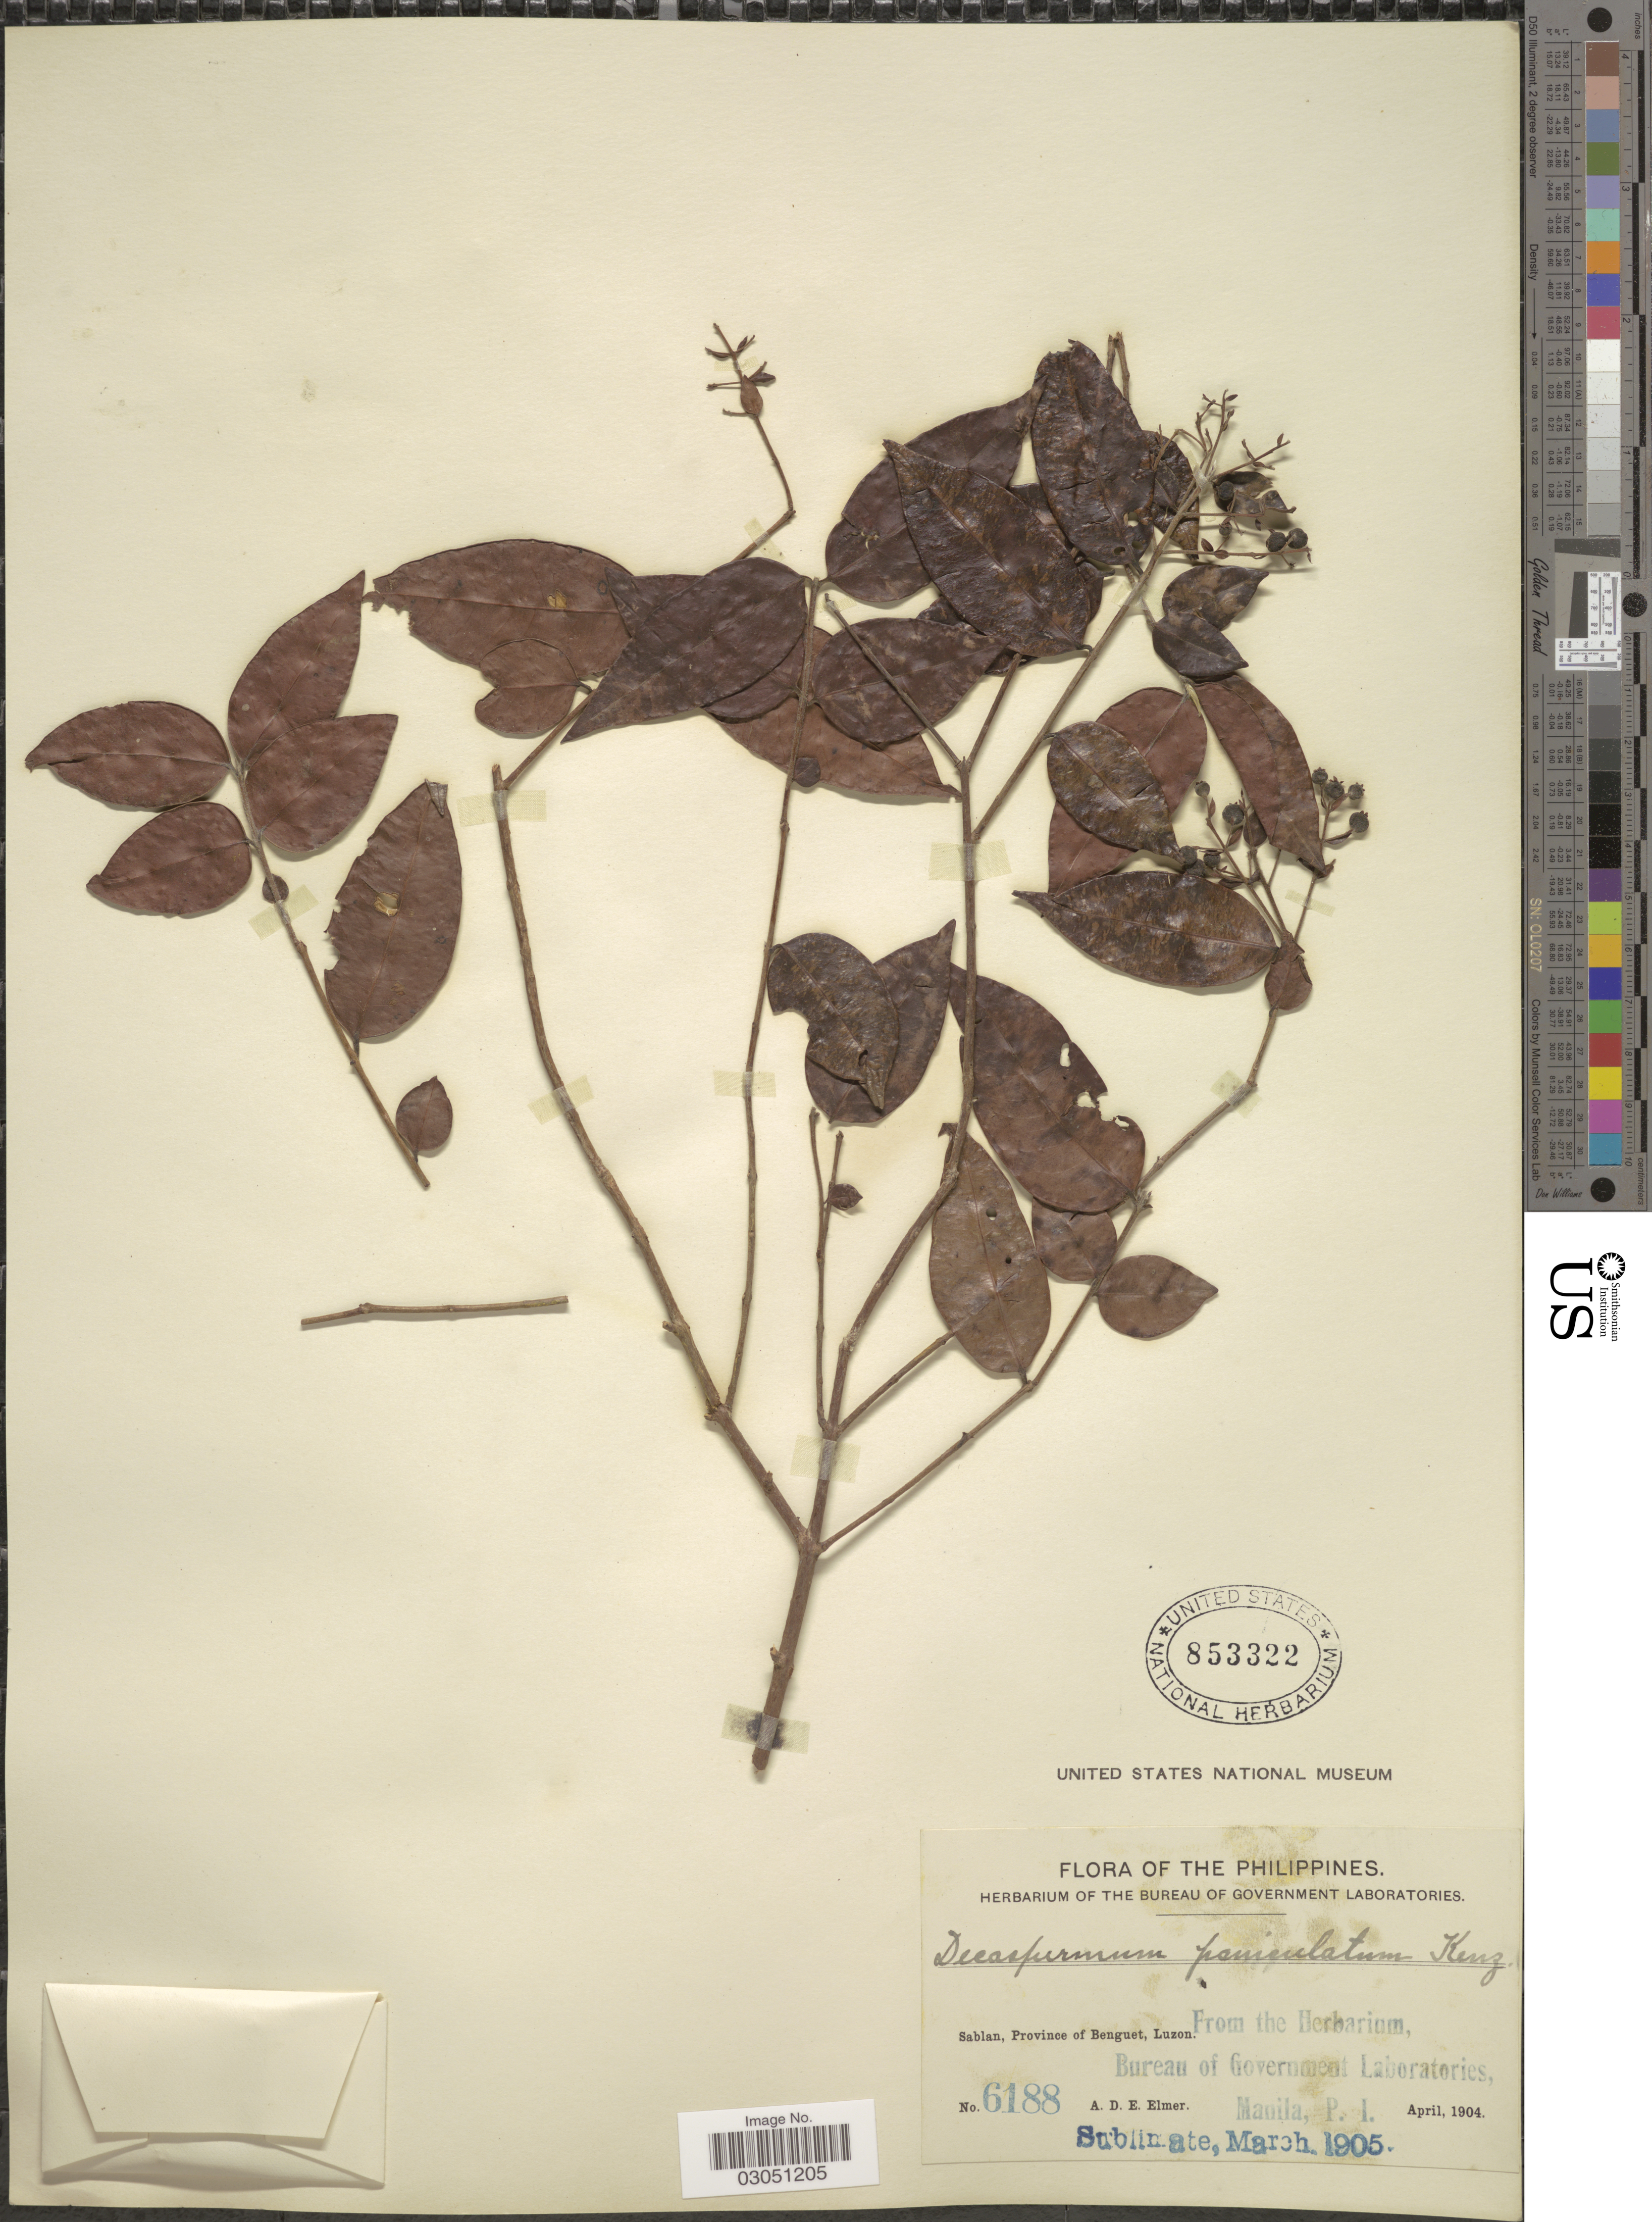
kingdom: Plantae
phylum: Tracheophyta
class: Magnoliopsida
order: Myrtales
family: Myrtaceae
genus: Decaspermum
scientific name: Decaspermum fruticosum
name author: J.R. Forst. & G. Forst.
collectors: A. D. E. Elmer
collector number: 6188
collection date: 1904-04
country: Philippines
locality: The Philippines. Sablan, Province of Benguet, Luzon.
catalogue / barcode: US 853322